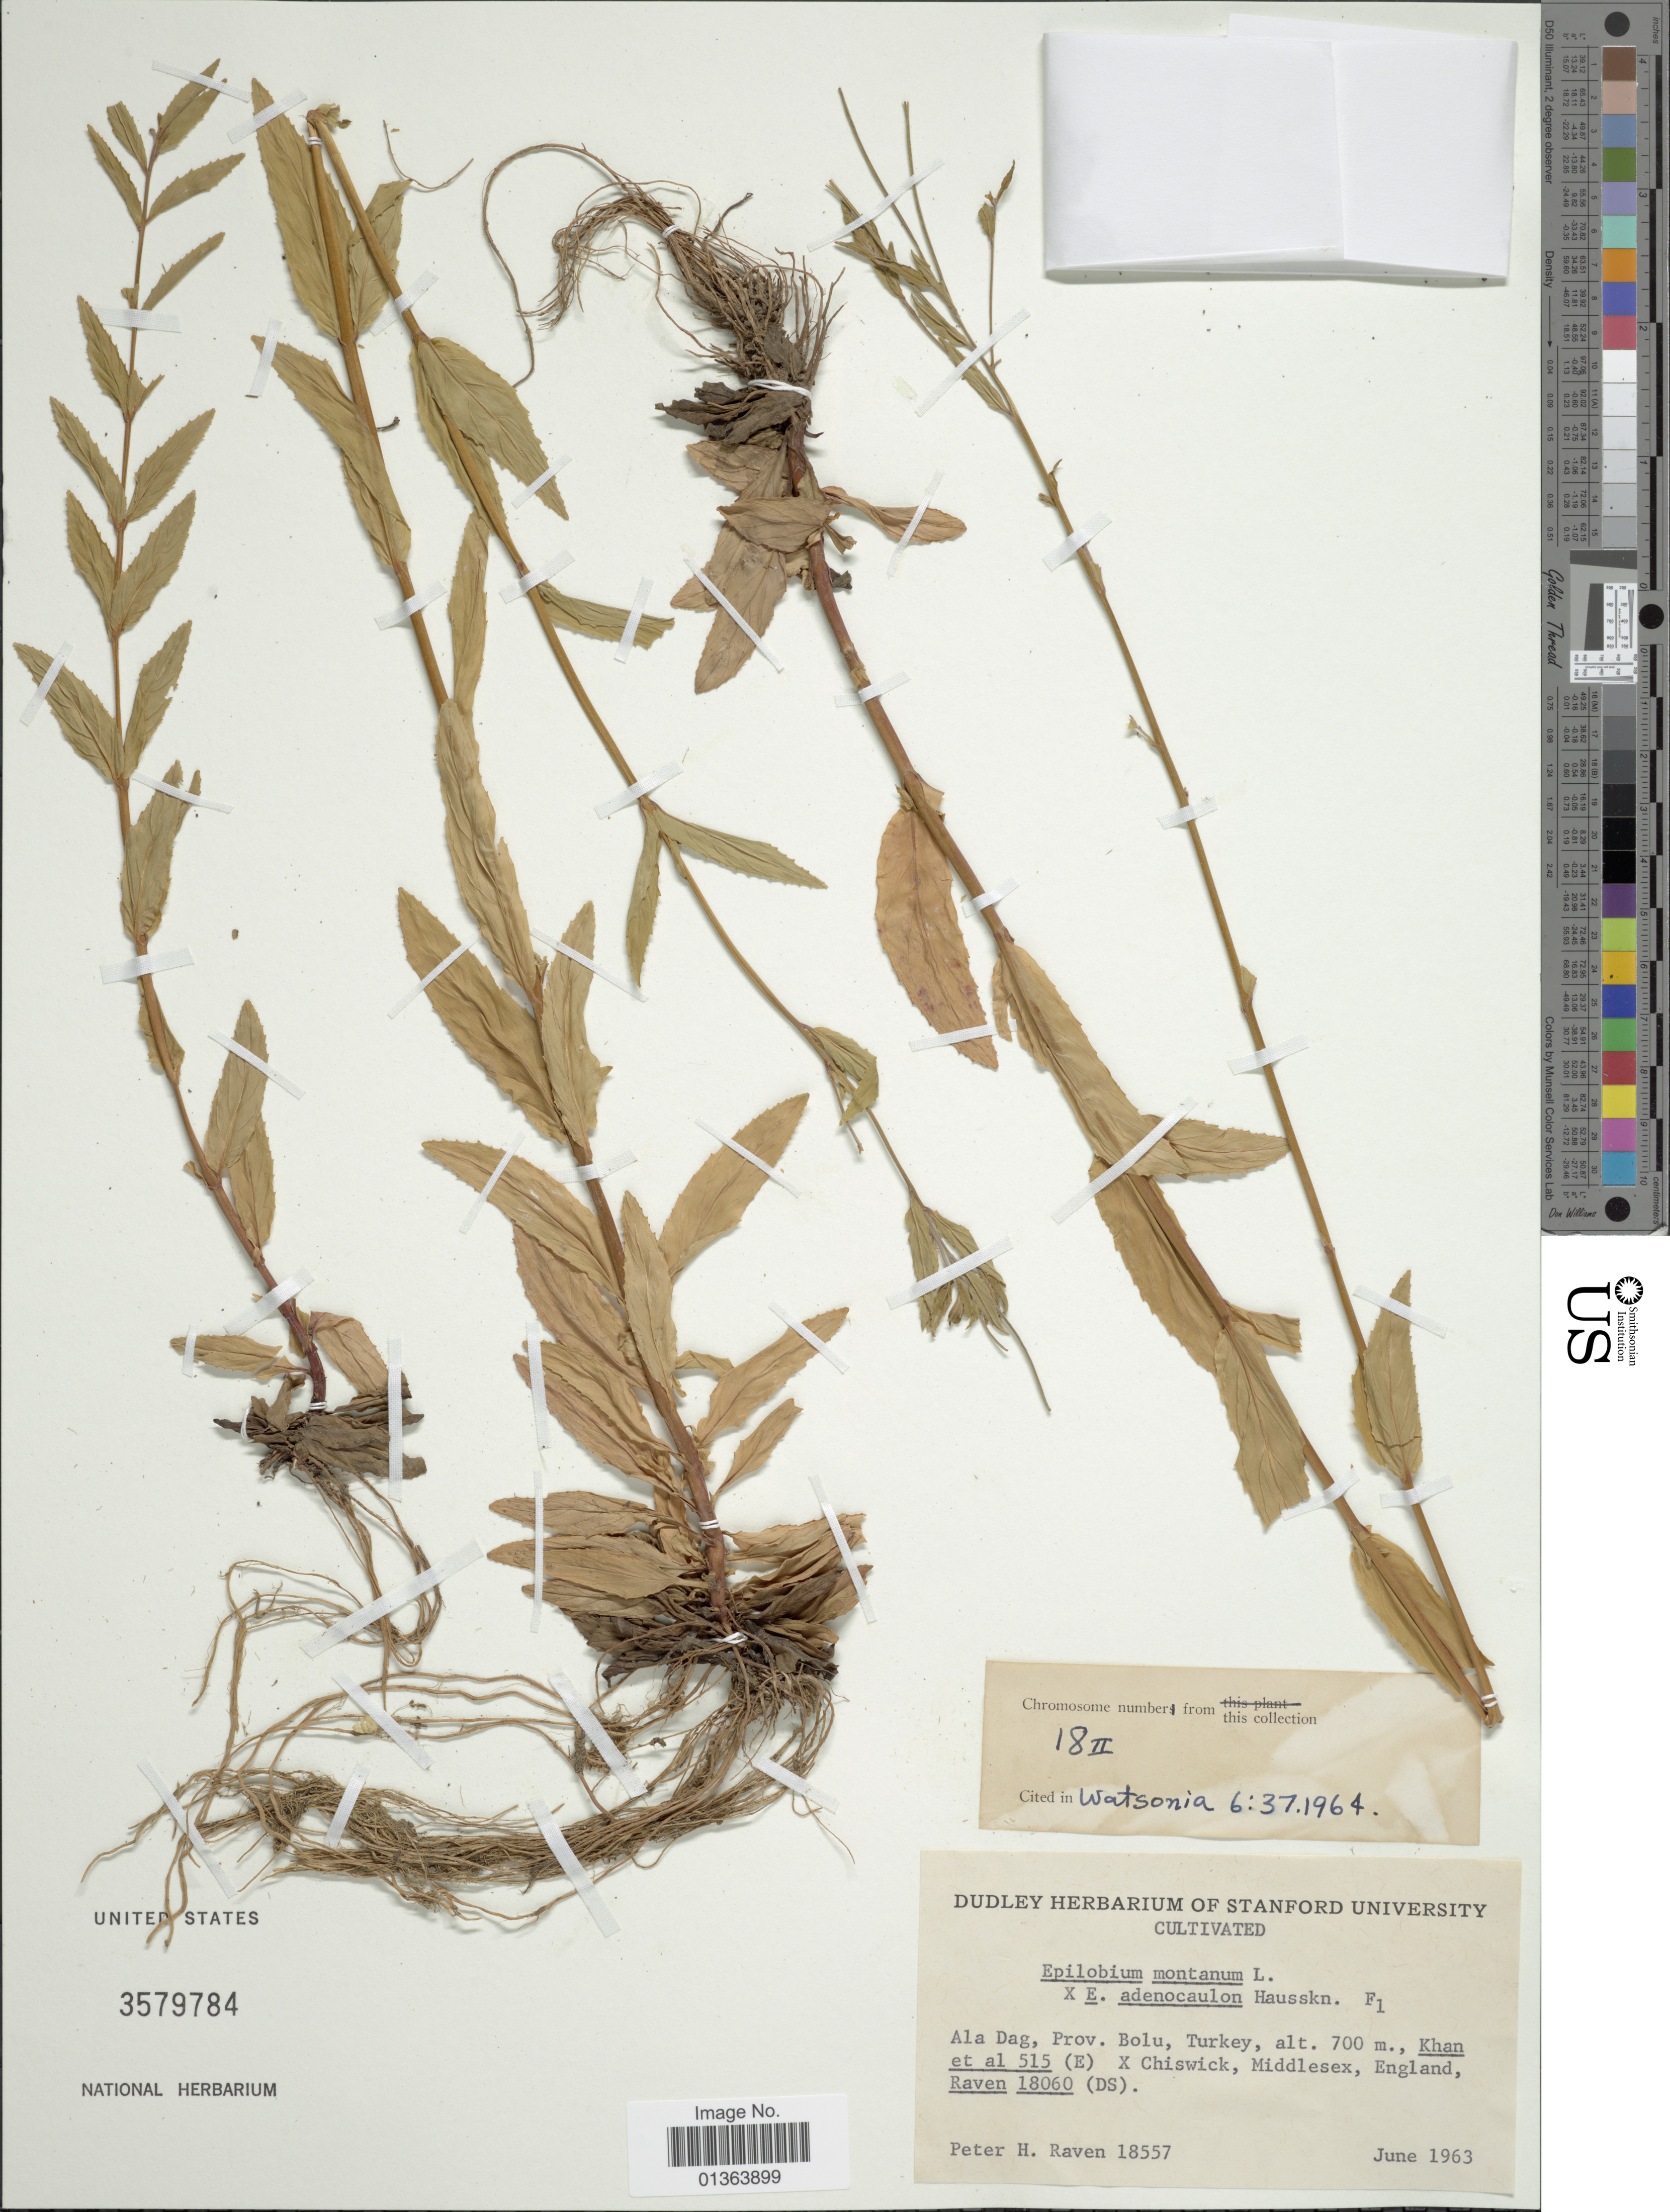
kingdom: Plantae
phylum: Tracheophyta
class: Magnoliopsida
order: Myrtales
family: Onagraceae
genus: Epilobium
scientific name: Epilobium ciliatum subsp. ciliatum x E. montanum L.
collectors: P. Raven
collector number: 18557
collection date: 1963-06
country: Turkey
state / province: Bolu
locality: Ala Dag.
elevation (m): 700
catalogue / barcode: US 3579784